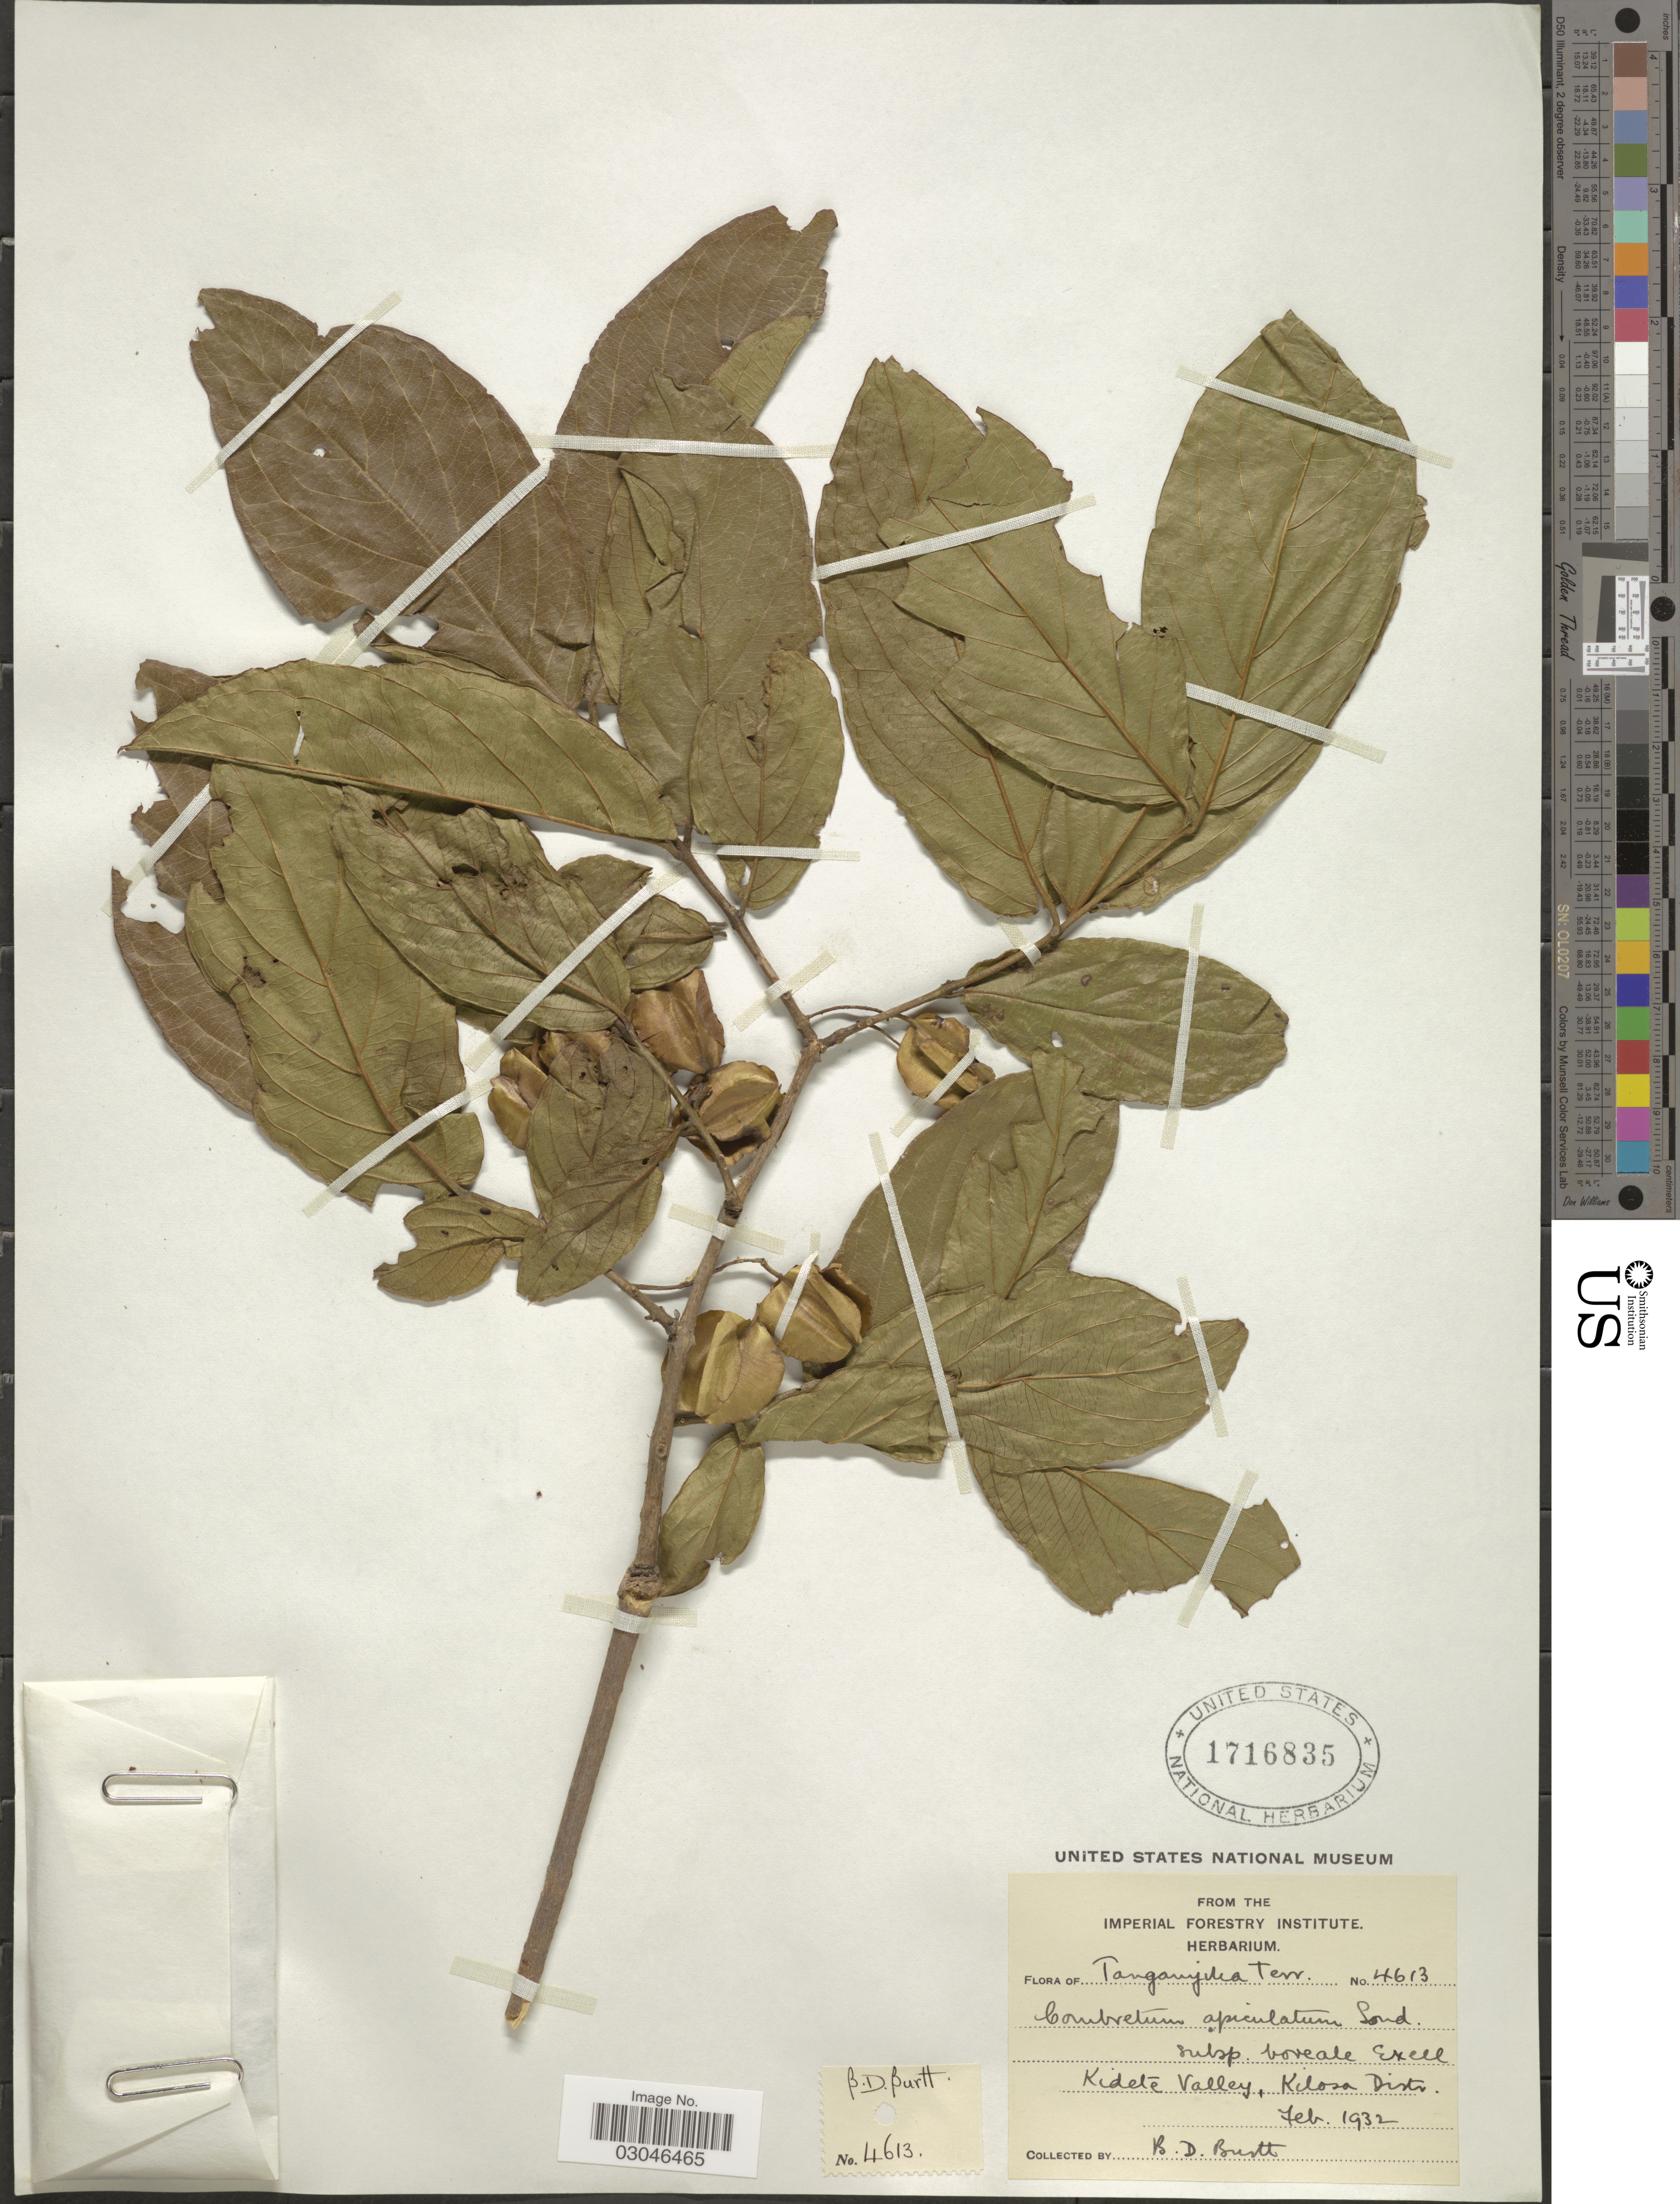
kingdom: Plantae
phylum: Tracheophyta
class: Magnoliopsida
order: Myrtales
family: Combretaceae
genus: Combretum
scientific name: Combretum apiculatum subsp. apiculatum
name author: Sond.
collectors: B. D. Burtt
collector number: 4613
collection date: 1932-02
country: Tanzania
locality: Tanganyika Terr. Kidete Valley, Kilosa Distr.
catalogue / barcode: US 1716835